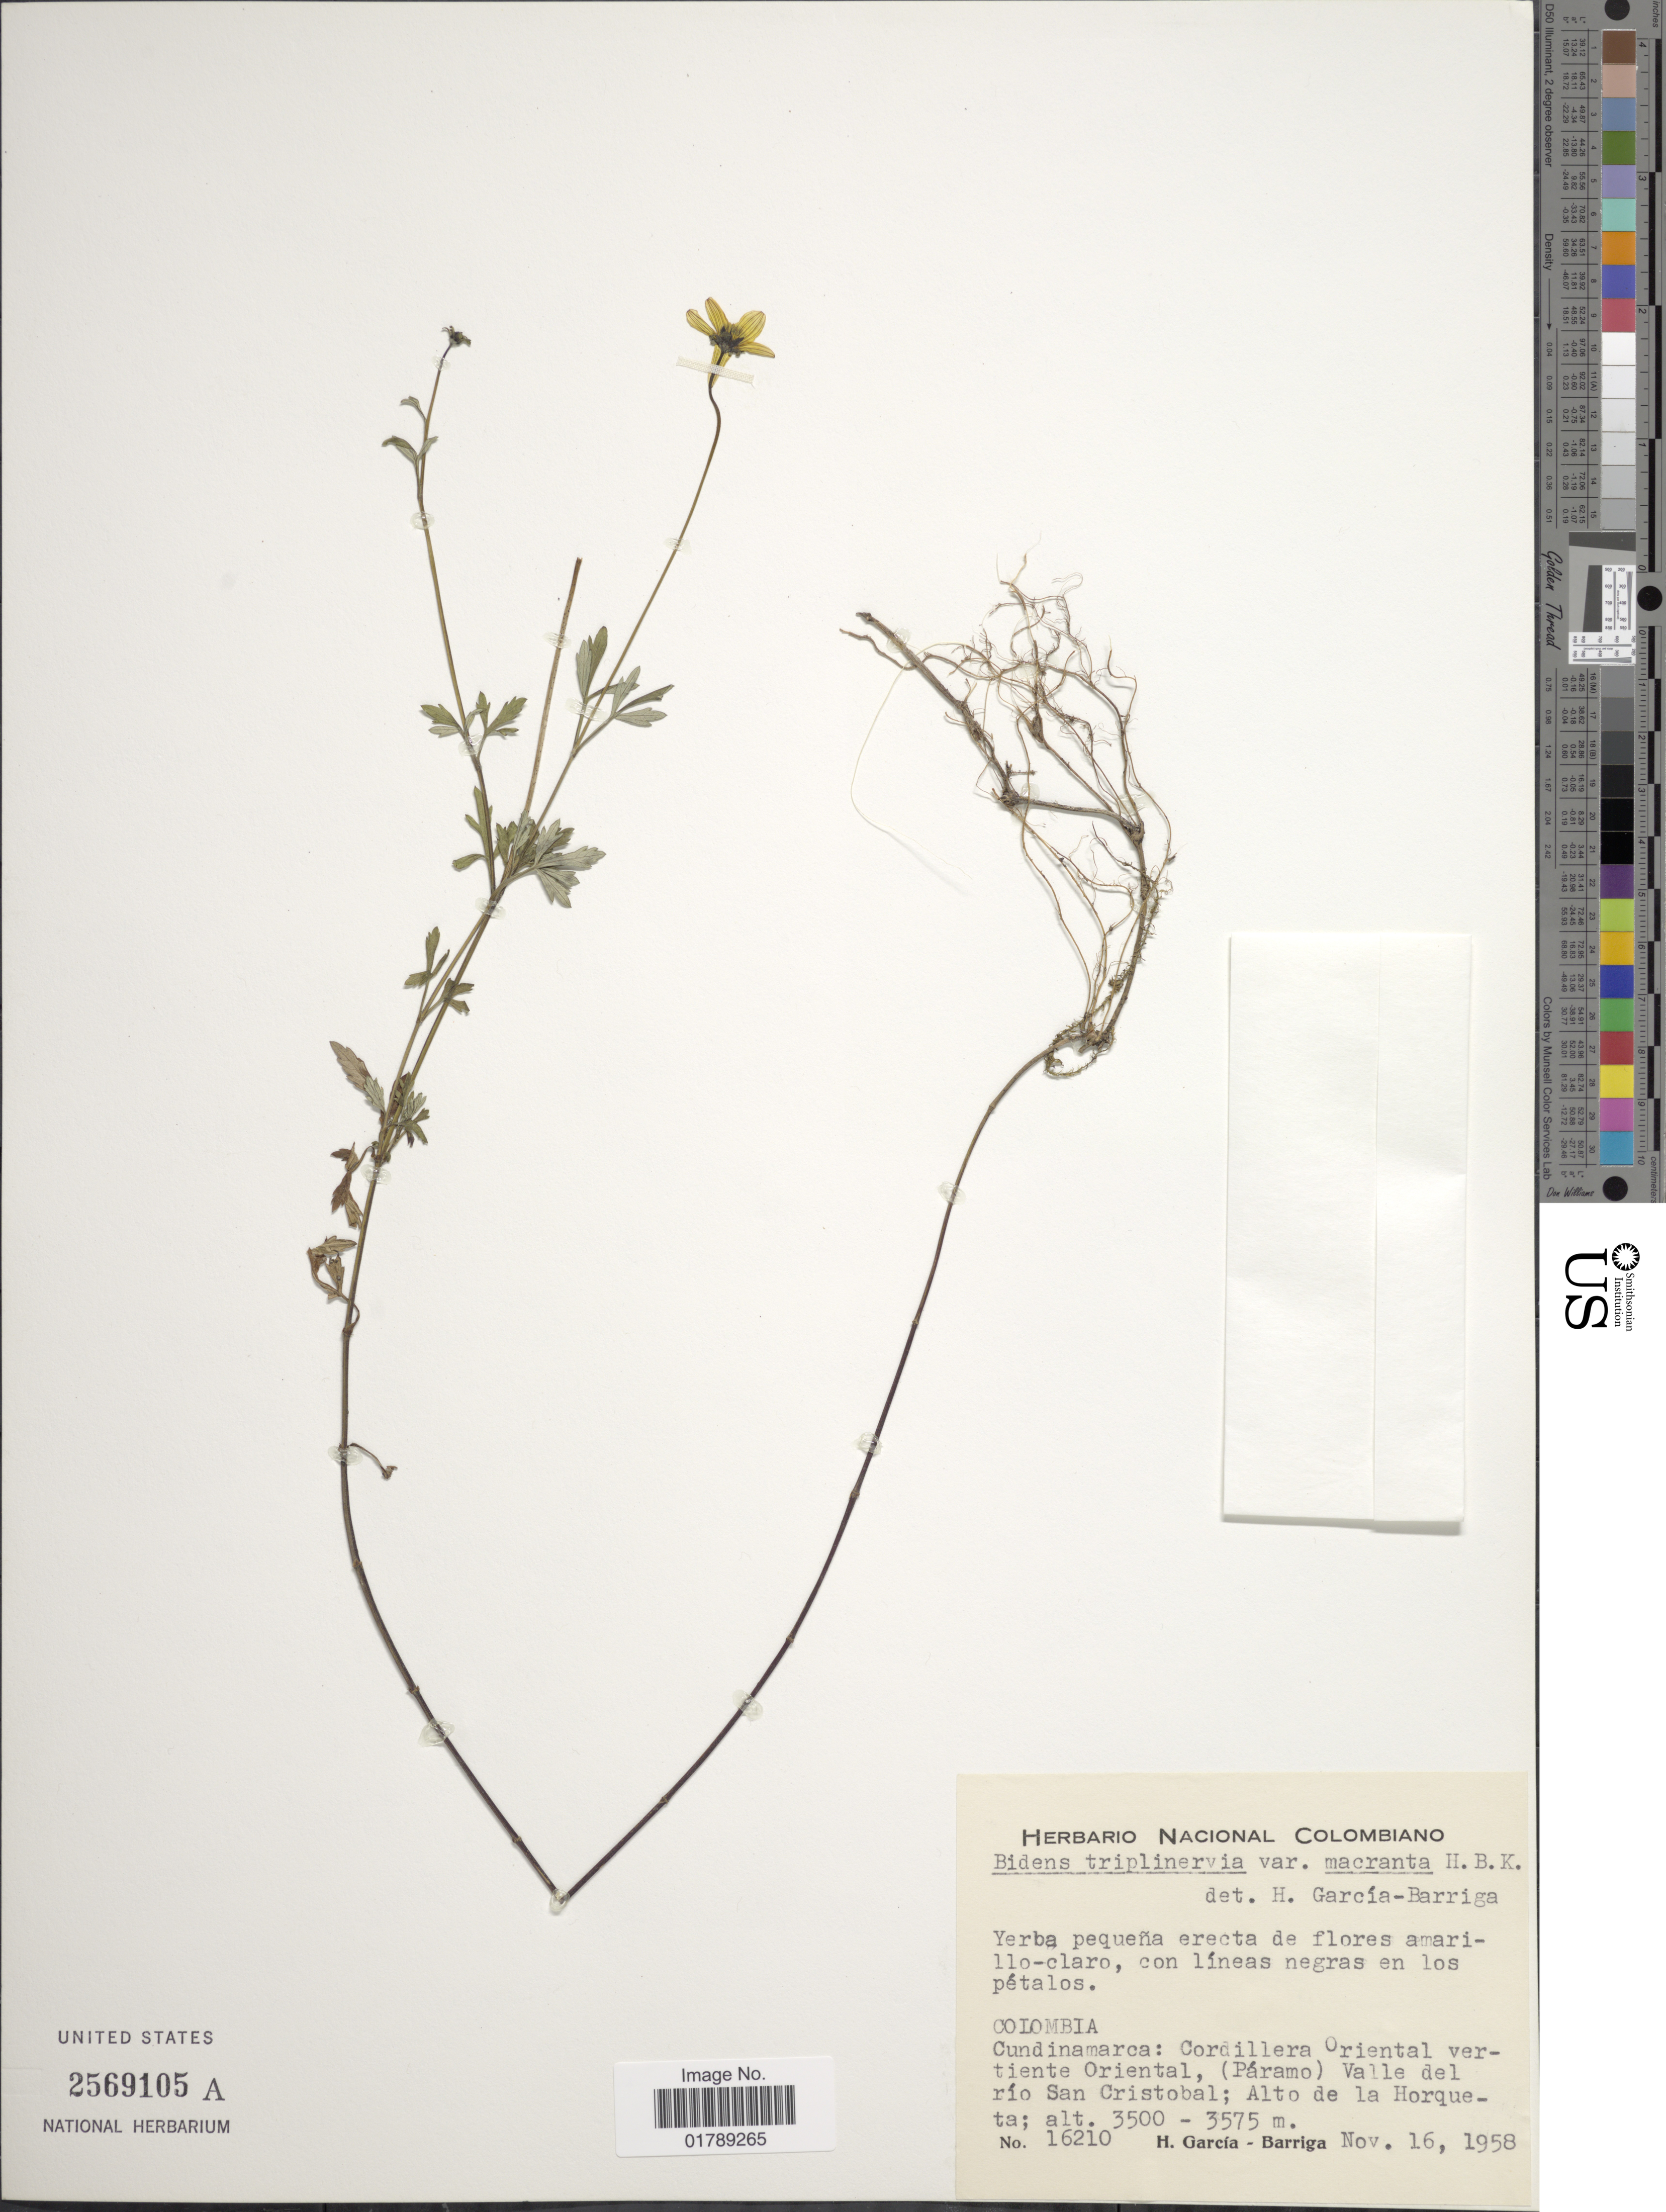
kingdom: Plantae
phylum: Tracheophyta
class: Magnoliopsida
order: Asterales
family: Asteraceae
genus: Bidens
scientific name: Bidens triplinervia var. macrantha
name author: (Wedd.) Sherff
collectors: H. García Barriga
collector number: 16210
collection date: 1958-11-16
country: Colombia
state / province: Cundinamarca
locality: Cordillera Oriental vertiente Oriental, (Páramo) Valle del río San Cristobal; Alto de la Horqueta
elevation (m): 3500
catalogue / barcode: US 2569105A